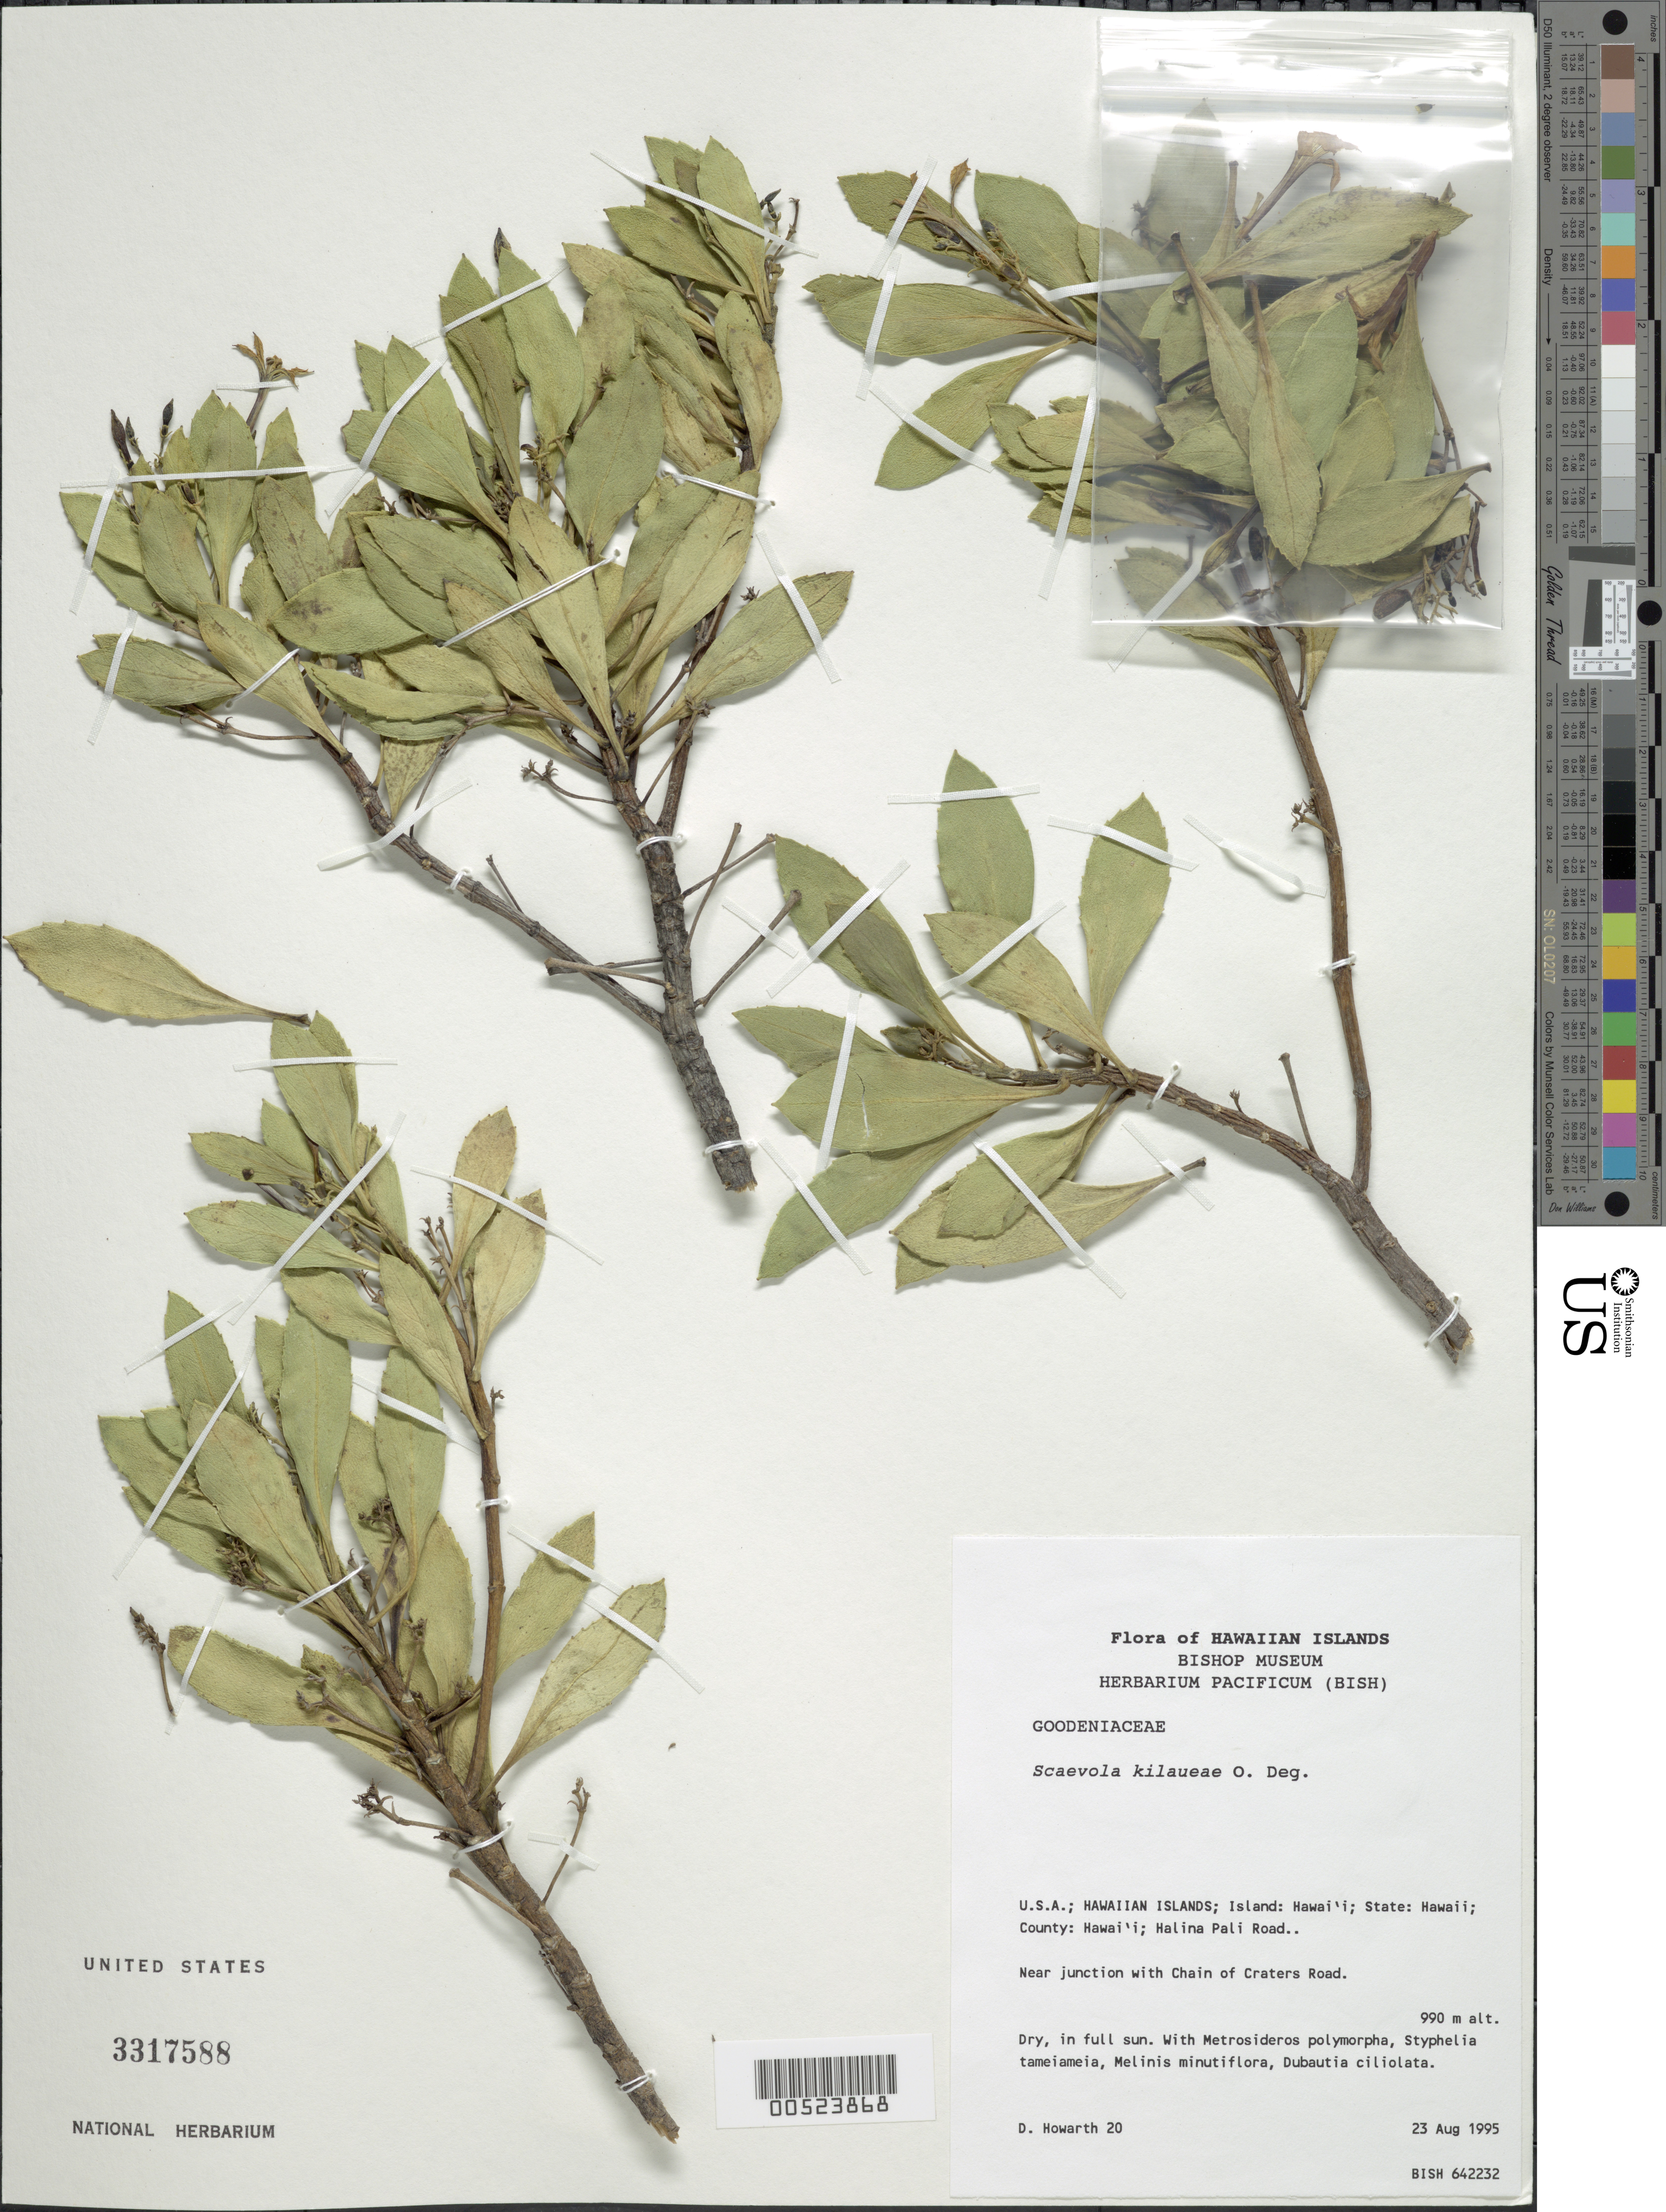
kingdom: Plantae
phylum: Tracheophyta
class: Magnoliopsida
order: Asterales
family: Goodeniaceae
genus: Scaevola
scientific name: Scaevola kilaueae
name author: O. Deg.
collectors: D. Howarth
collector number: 20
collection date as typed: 23 Aug 1995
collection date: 1995-08-23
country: United States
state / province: Hawaii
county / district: Hawaii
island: Hawaii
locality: Hawaii county, Halina Pali Rd, near jct with Chain of Craters Rd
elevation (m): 990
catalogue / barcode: US 3317588